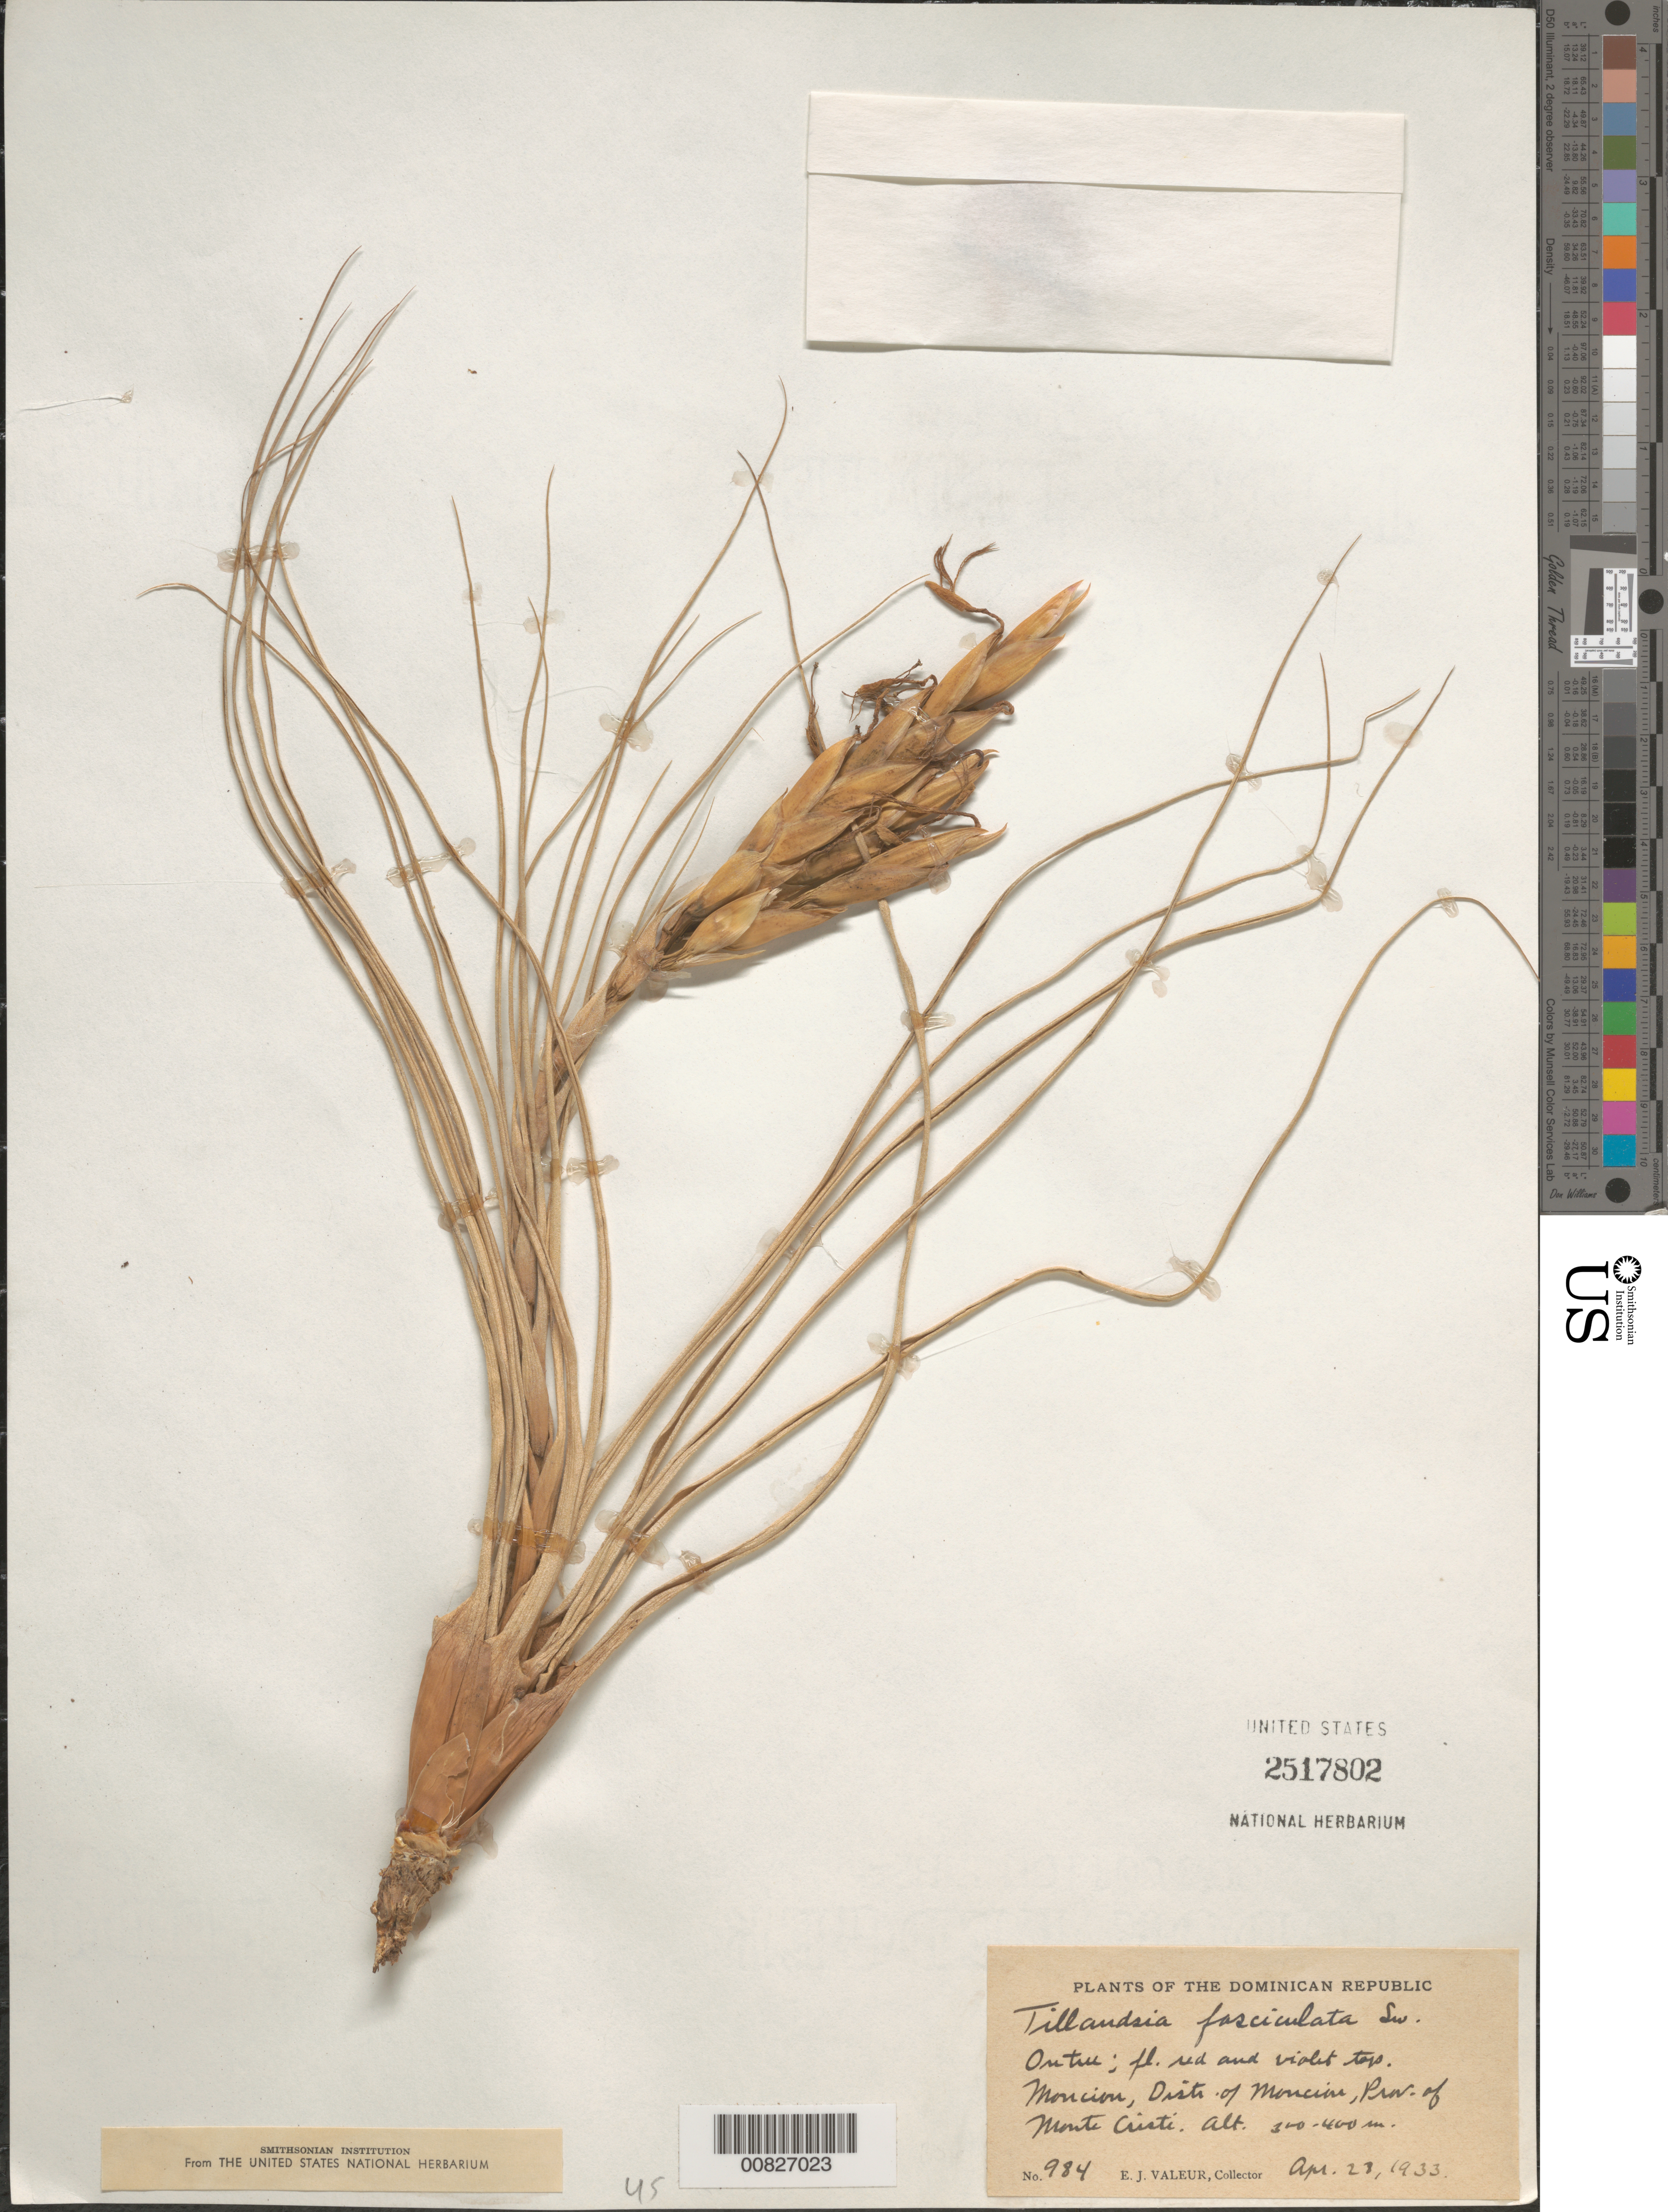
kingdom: Plantae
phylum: Tracheophyta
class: Liliopsida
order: Poales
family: Bromeliaceae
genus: Tillandsia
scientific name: Tillandsia fasciculata var. densispica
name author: Mez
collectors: E. Valeur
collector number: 984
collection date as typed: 23 Apr 1933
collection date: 1933-04-23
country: Dominican Republic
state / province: Monte Cristi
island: Hispaniola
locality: Monción, District of Monción, Prov. of Montecristi.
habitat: On tree.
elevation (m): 300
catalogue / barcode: US 2517802